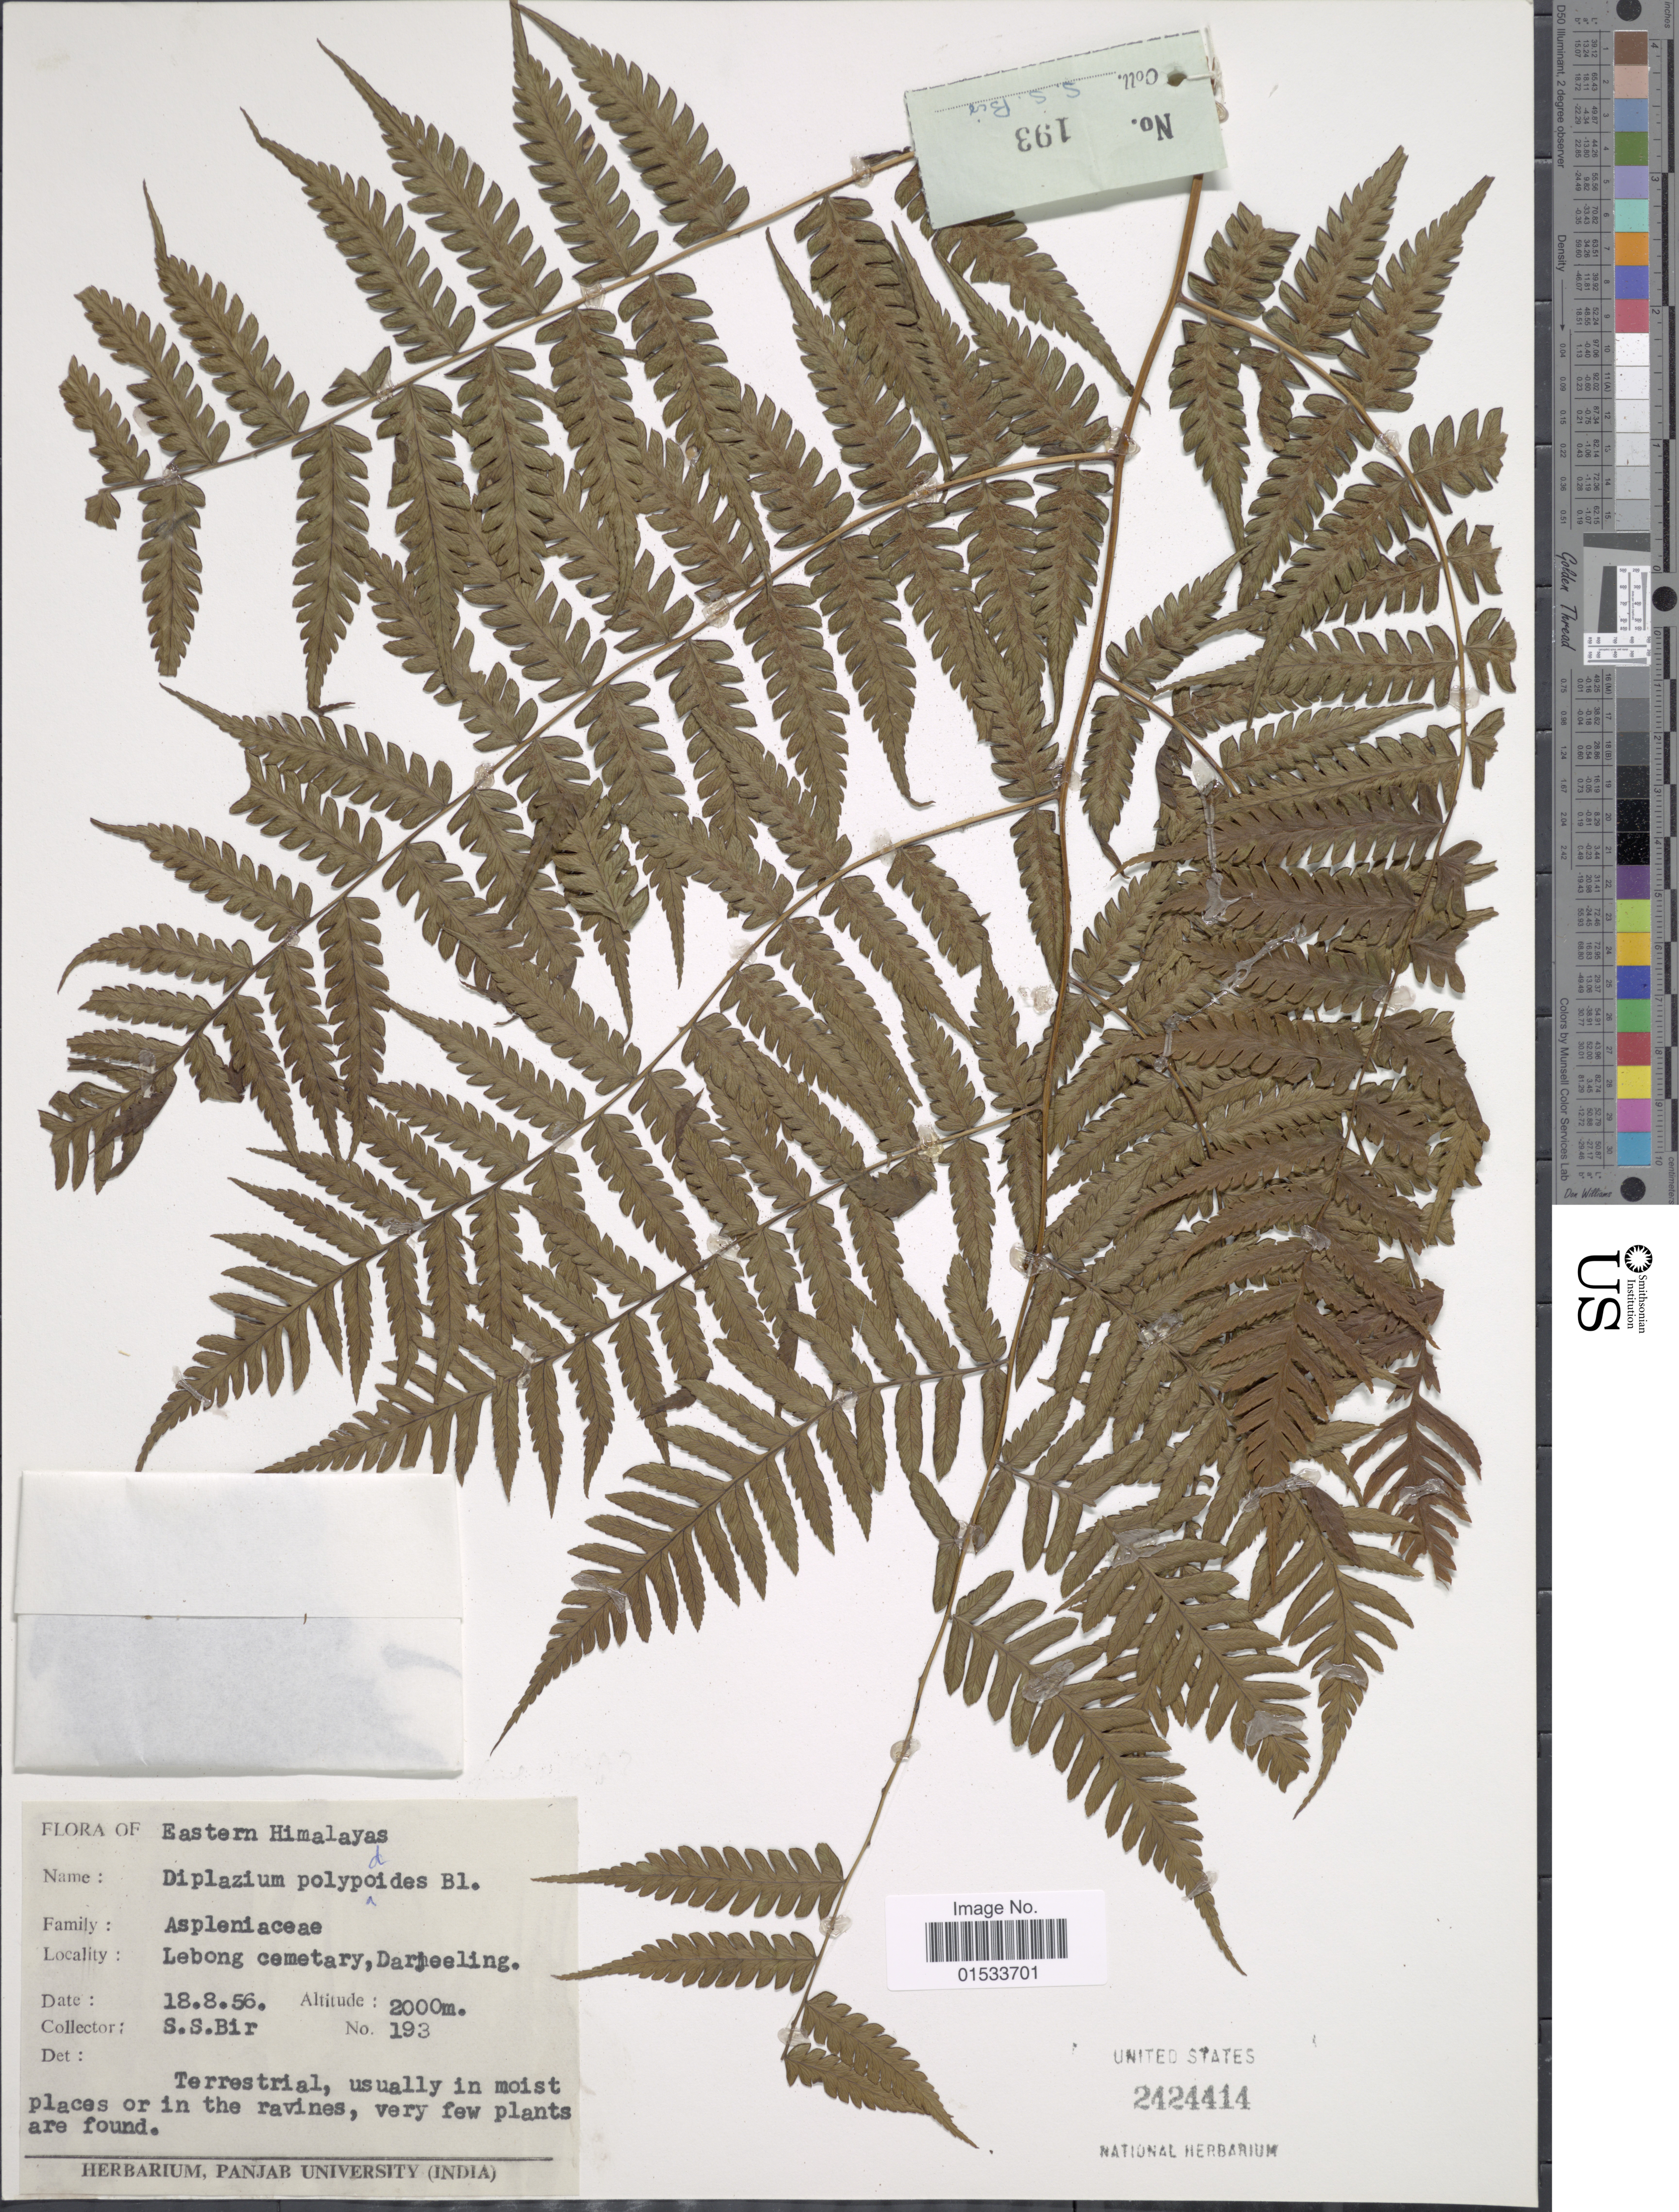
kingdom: Plantae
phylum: Tracheophyta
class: Polypodiopsida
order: Polypodiales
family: Athyriaceae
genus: Diplazium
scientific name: Diplazium frondosum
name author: C. Chr.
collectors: S. S. Bir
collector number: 193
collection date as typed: Transcribed d/m/y: 18/8/56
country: India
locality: Eastern Himalaya, Lebong cemetary, Darjeeling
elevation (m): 2000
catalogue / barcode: US 2424414